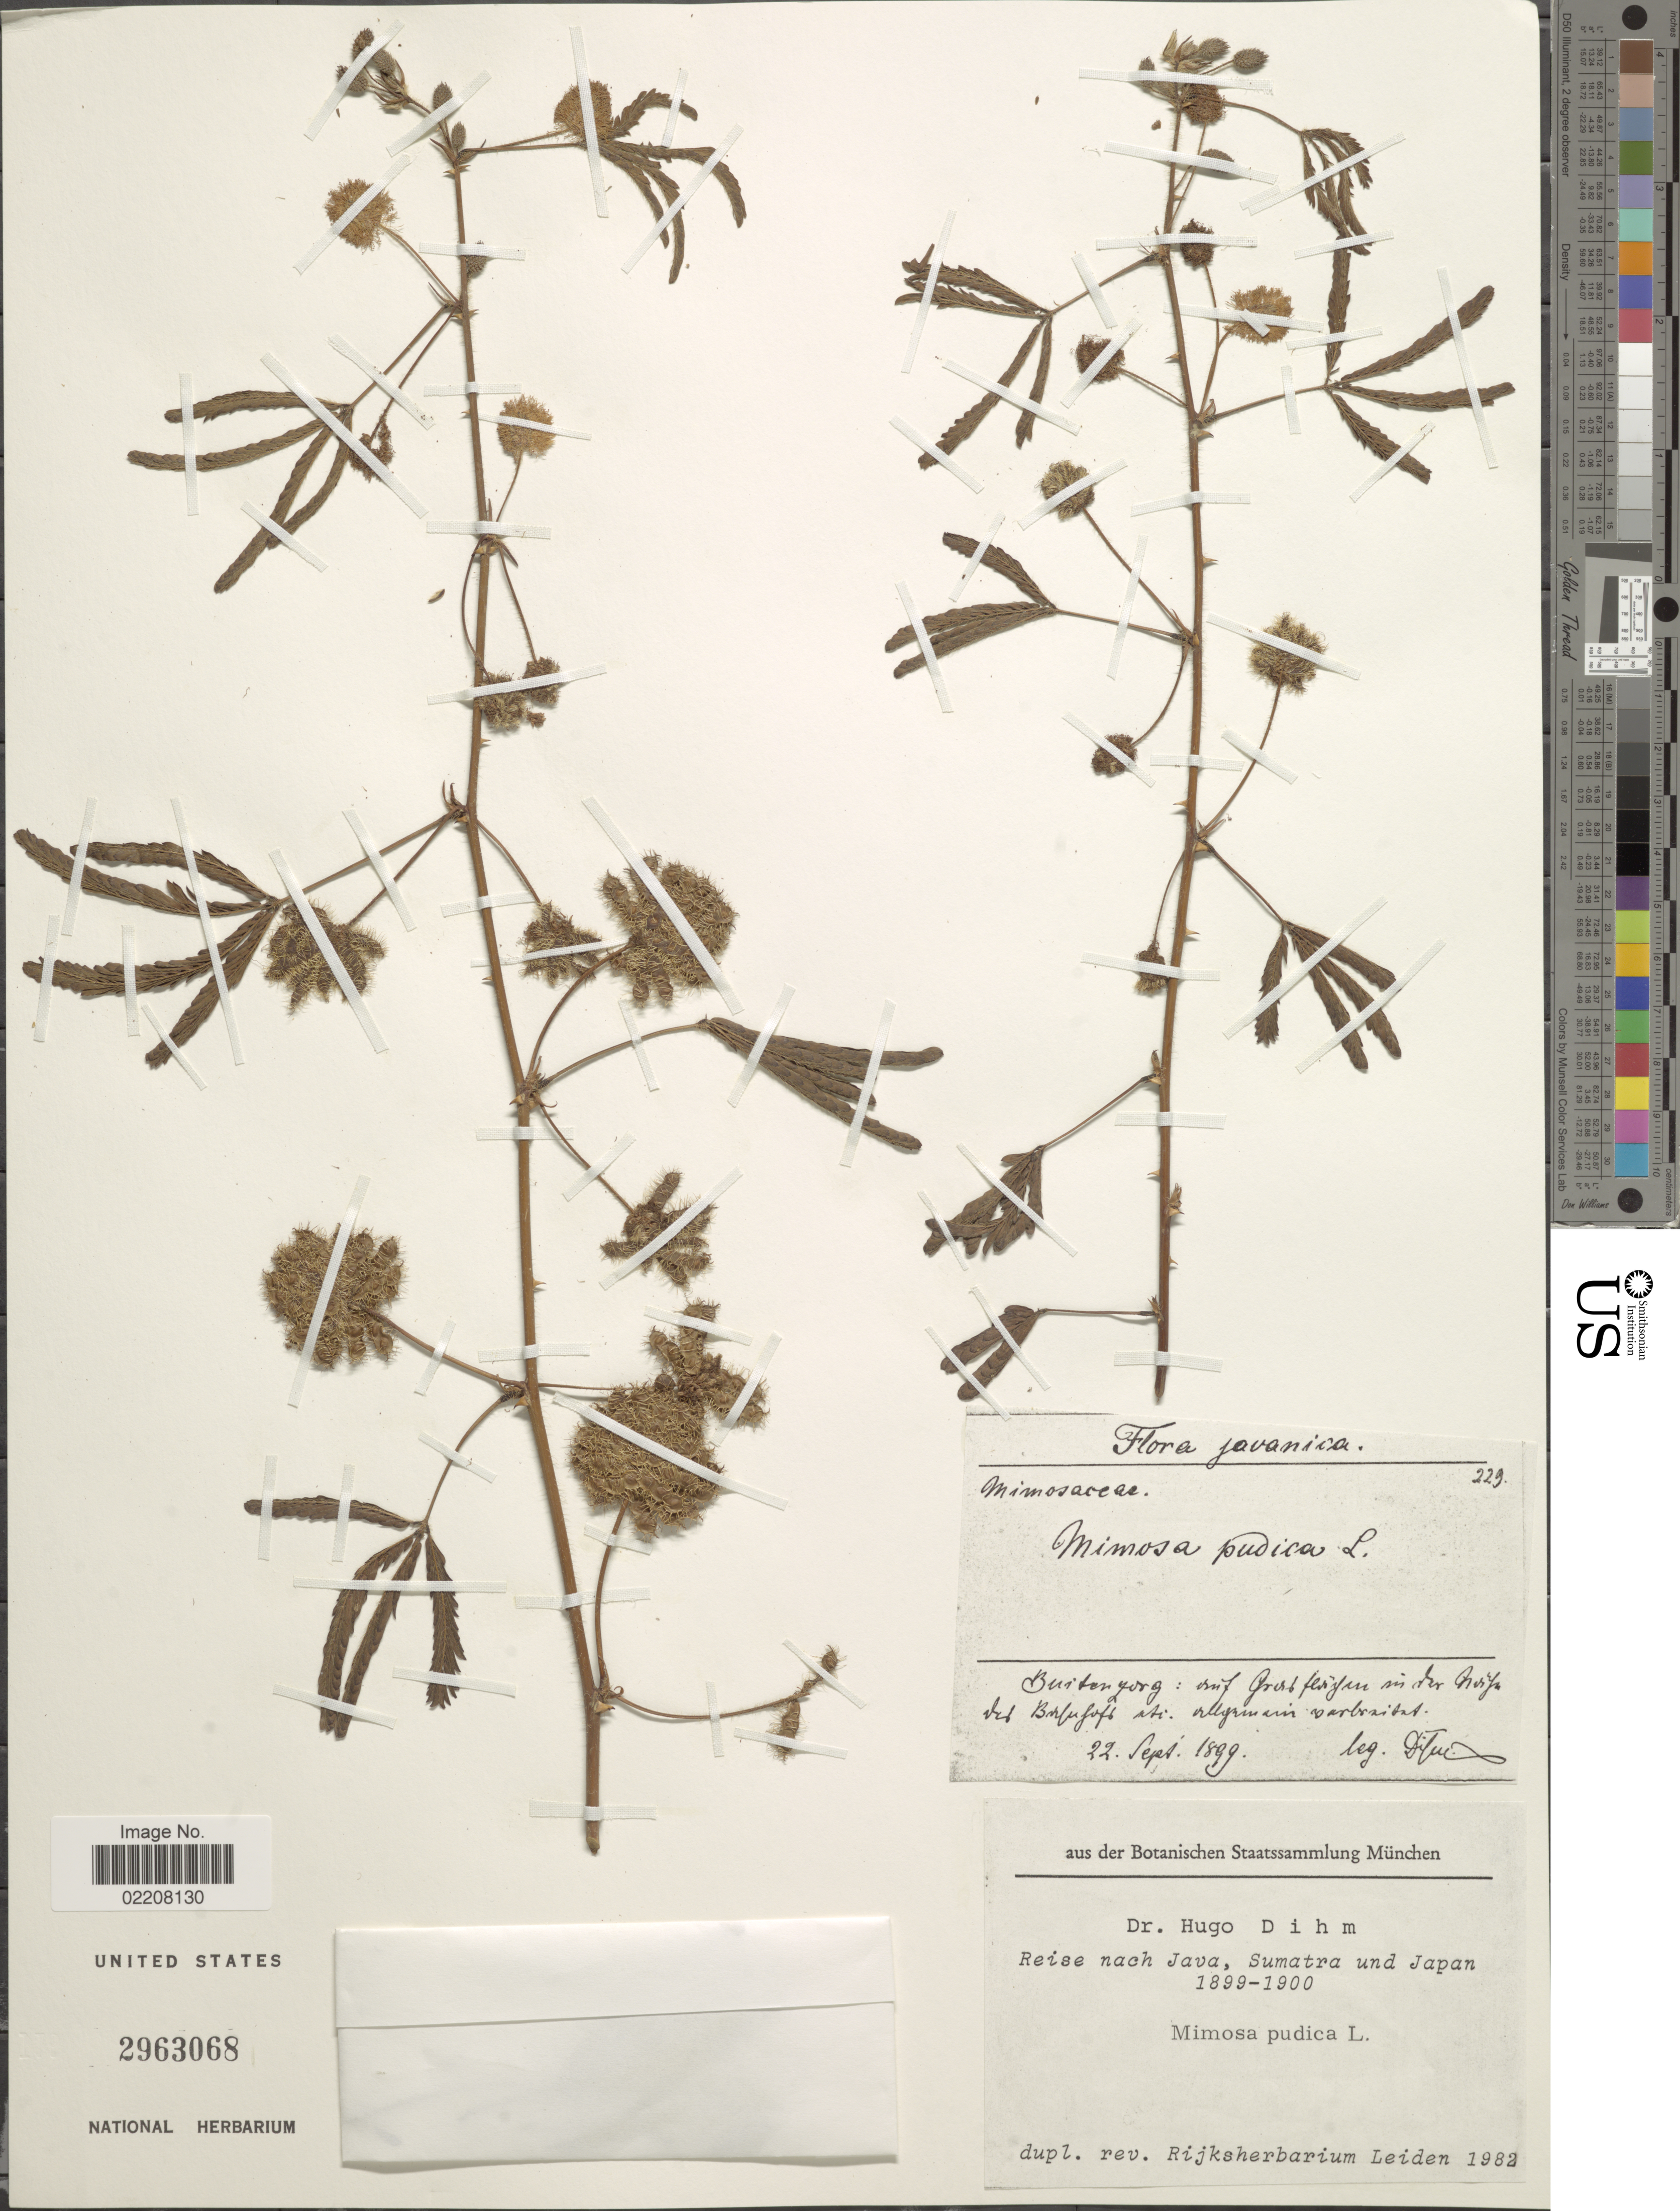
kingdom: Plantae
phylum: Tracheophyta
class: Magnoliopsida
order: Fabales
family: Fabaceae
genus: Mimosa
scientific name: Mimosa pudica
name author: L.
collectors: H. Dihm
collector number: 229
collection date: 1899-09-22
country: Indonesia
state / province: Java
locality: Buitenzorg: auf Grootferfen in der Borfen det Borlufoft ati [interpreted]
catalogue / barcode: US 2963068